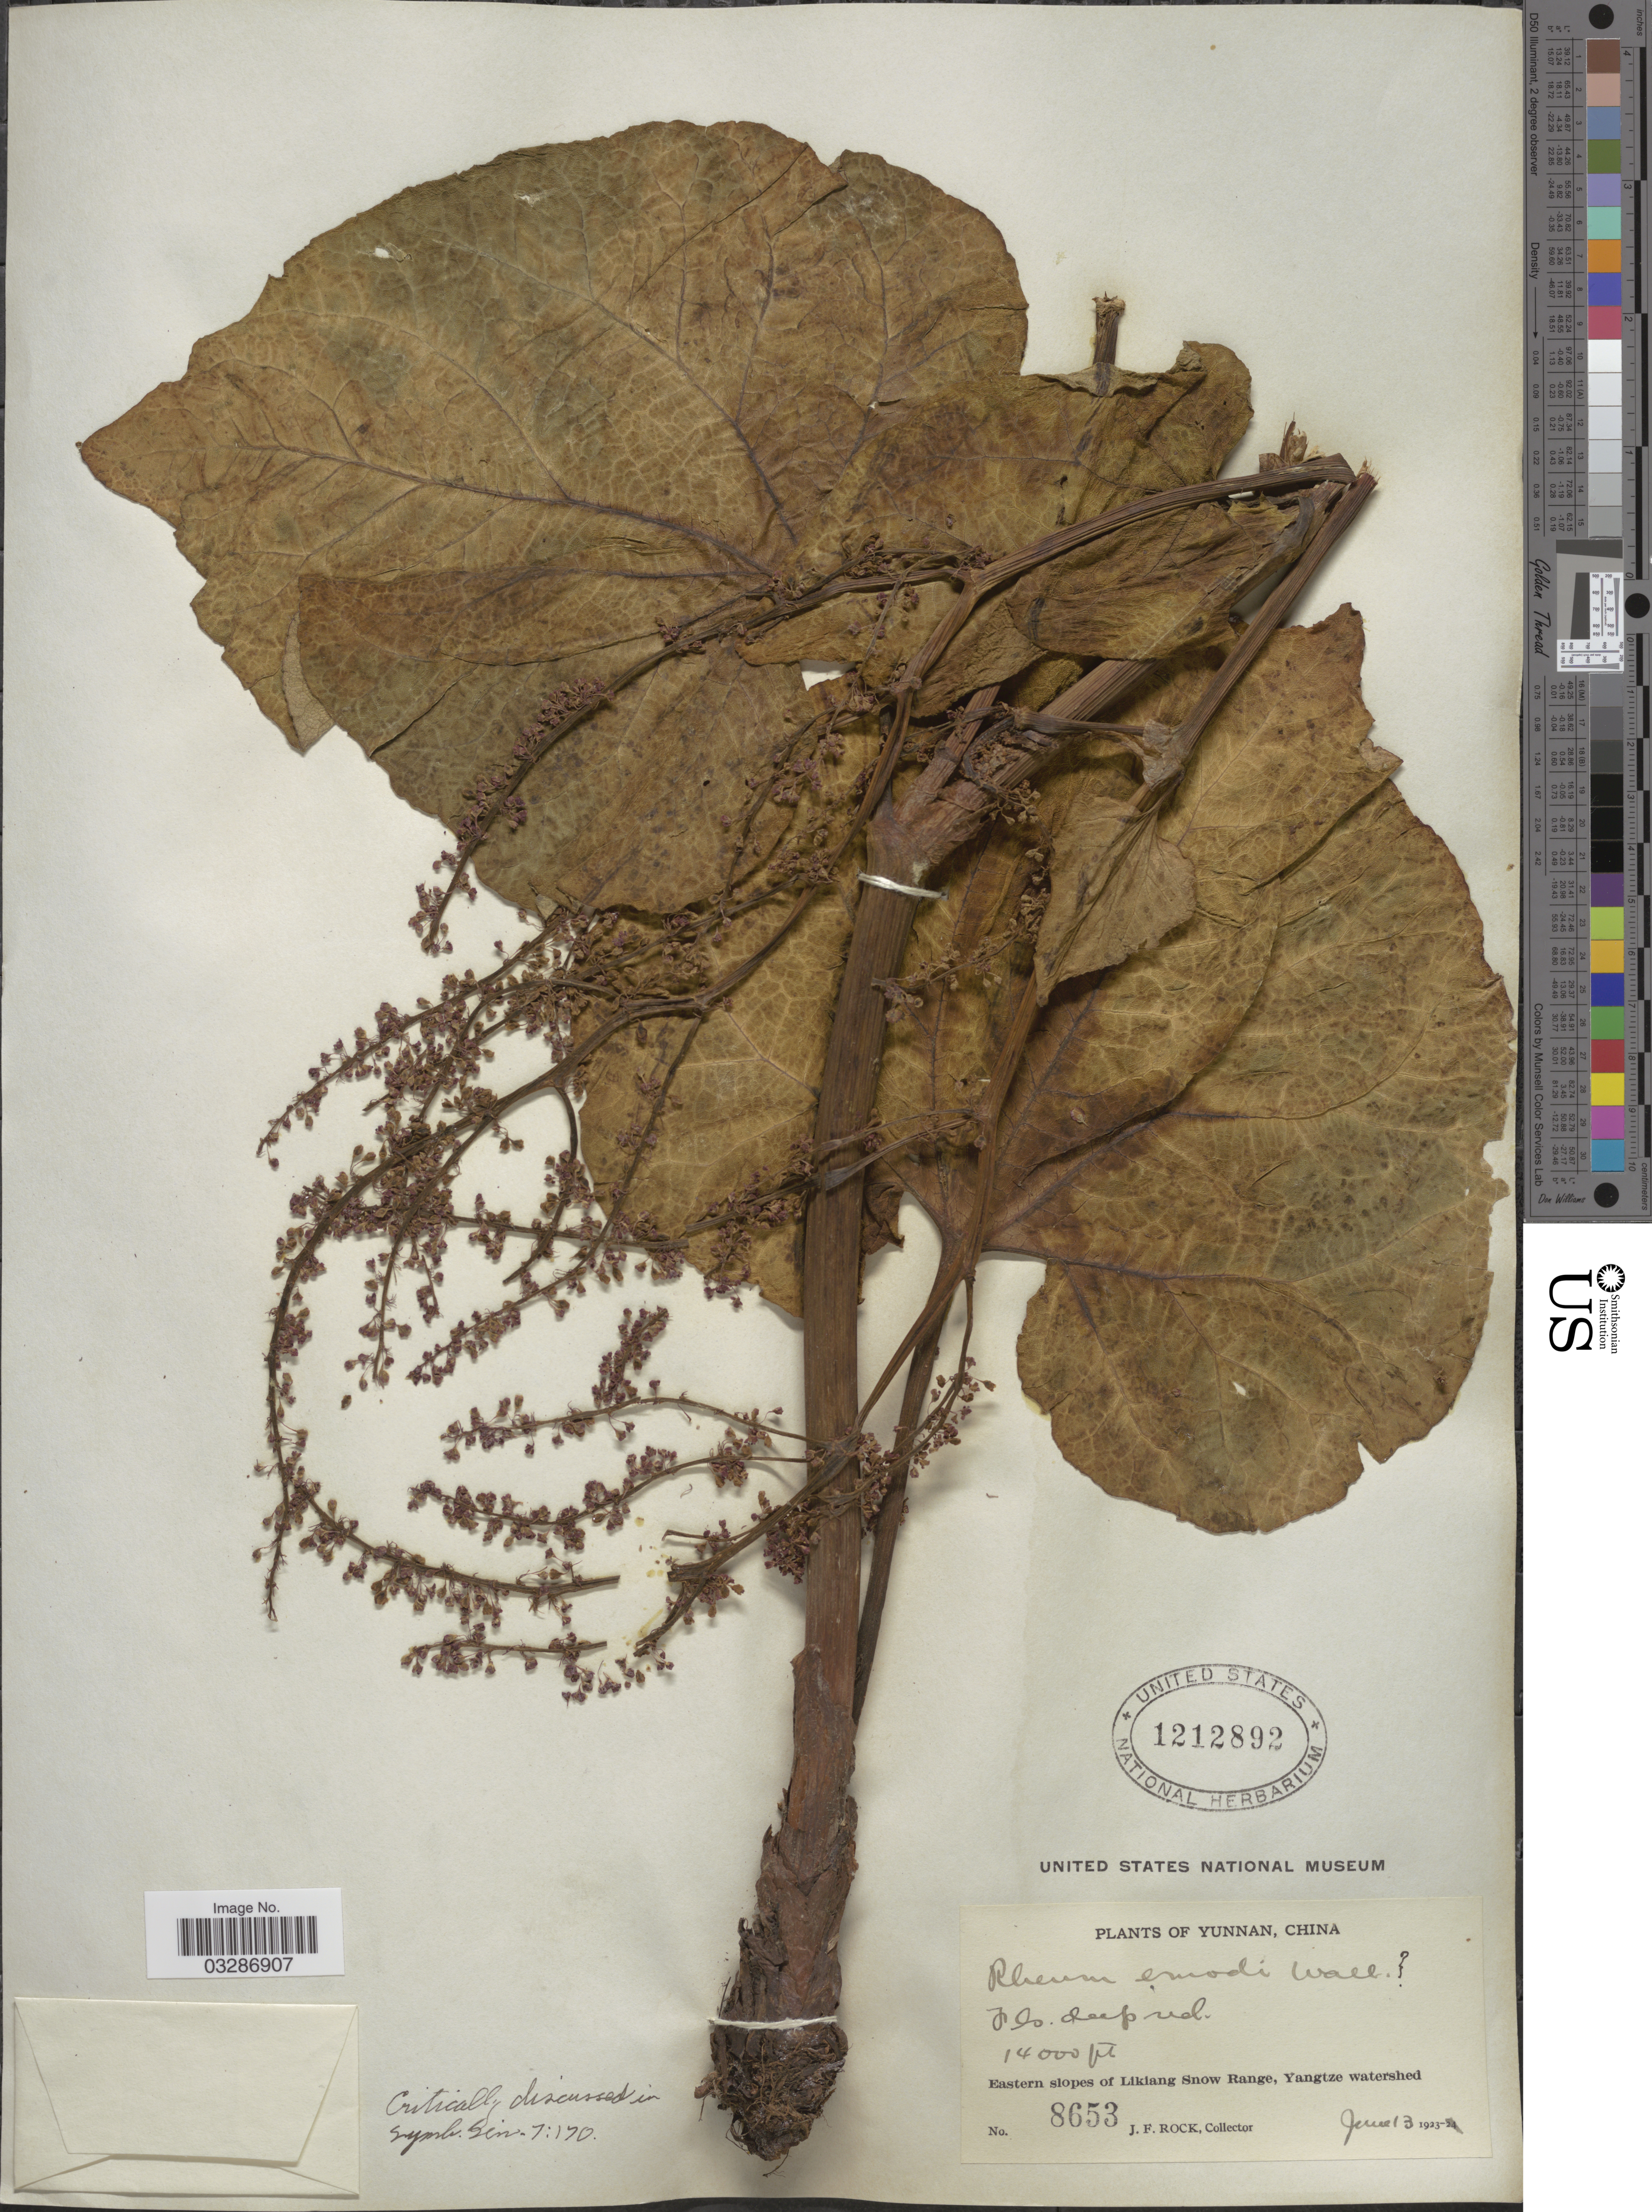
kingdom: Plantae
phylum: Tracheophyta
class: Magnoliopsida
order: Caryophyllales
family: Polygonaceae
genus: Rheum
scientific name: Rheum emodi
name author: Wall.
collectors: J. Rock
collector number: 8653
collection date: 1923-06-13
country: China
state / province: Yunnan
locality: Eastern slopes of Likiang Snow Range, Yangtze watershed.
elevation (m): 4267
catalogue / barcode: US 1212892